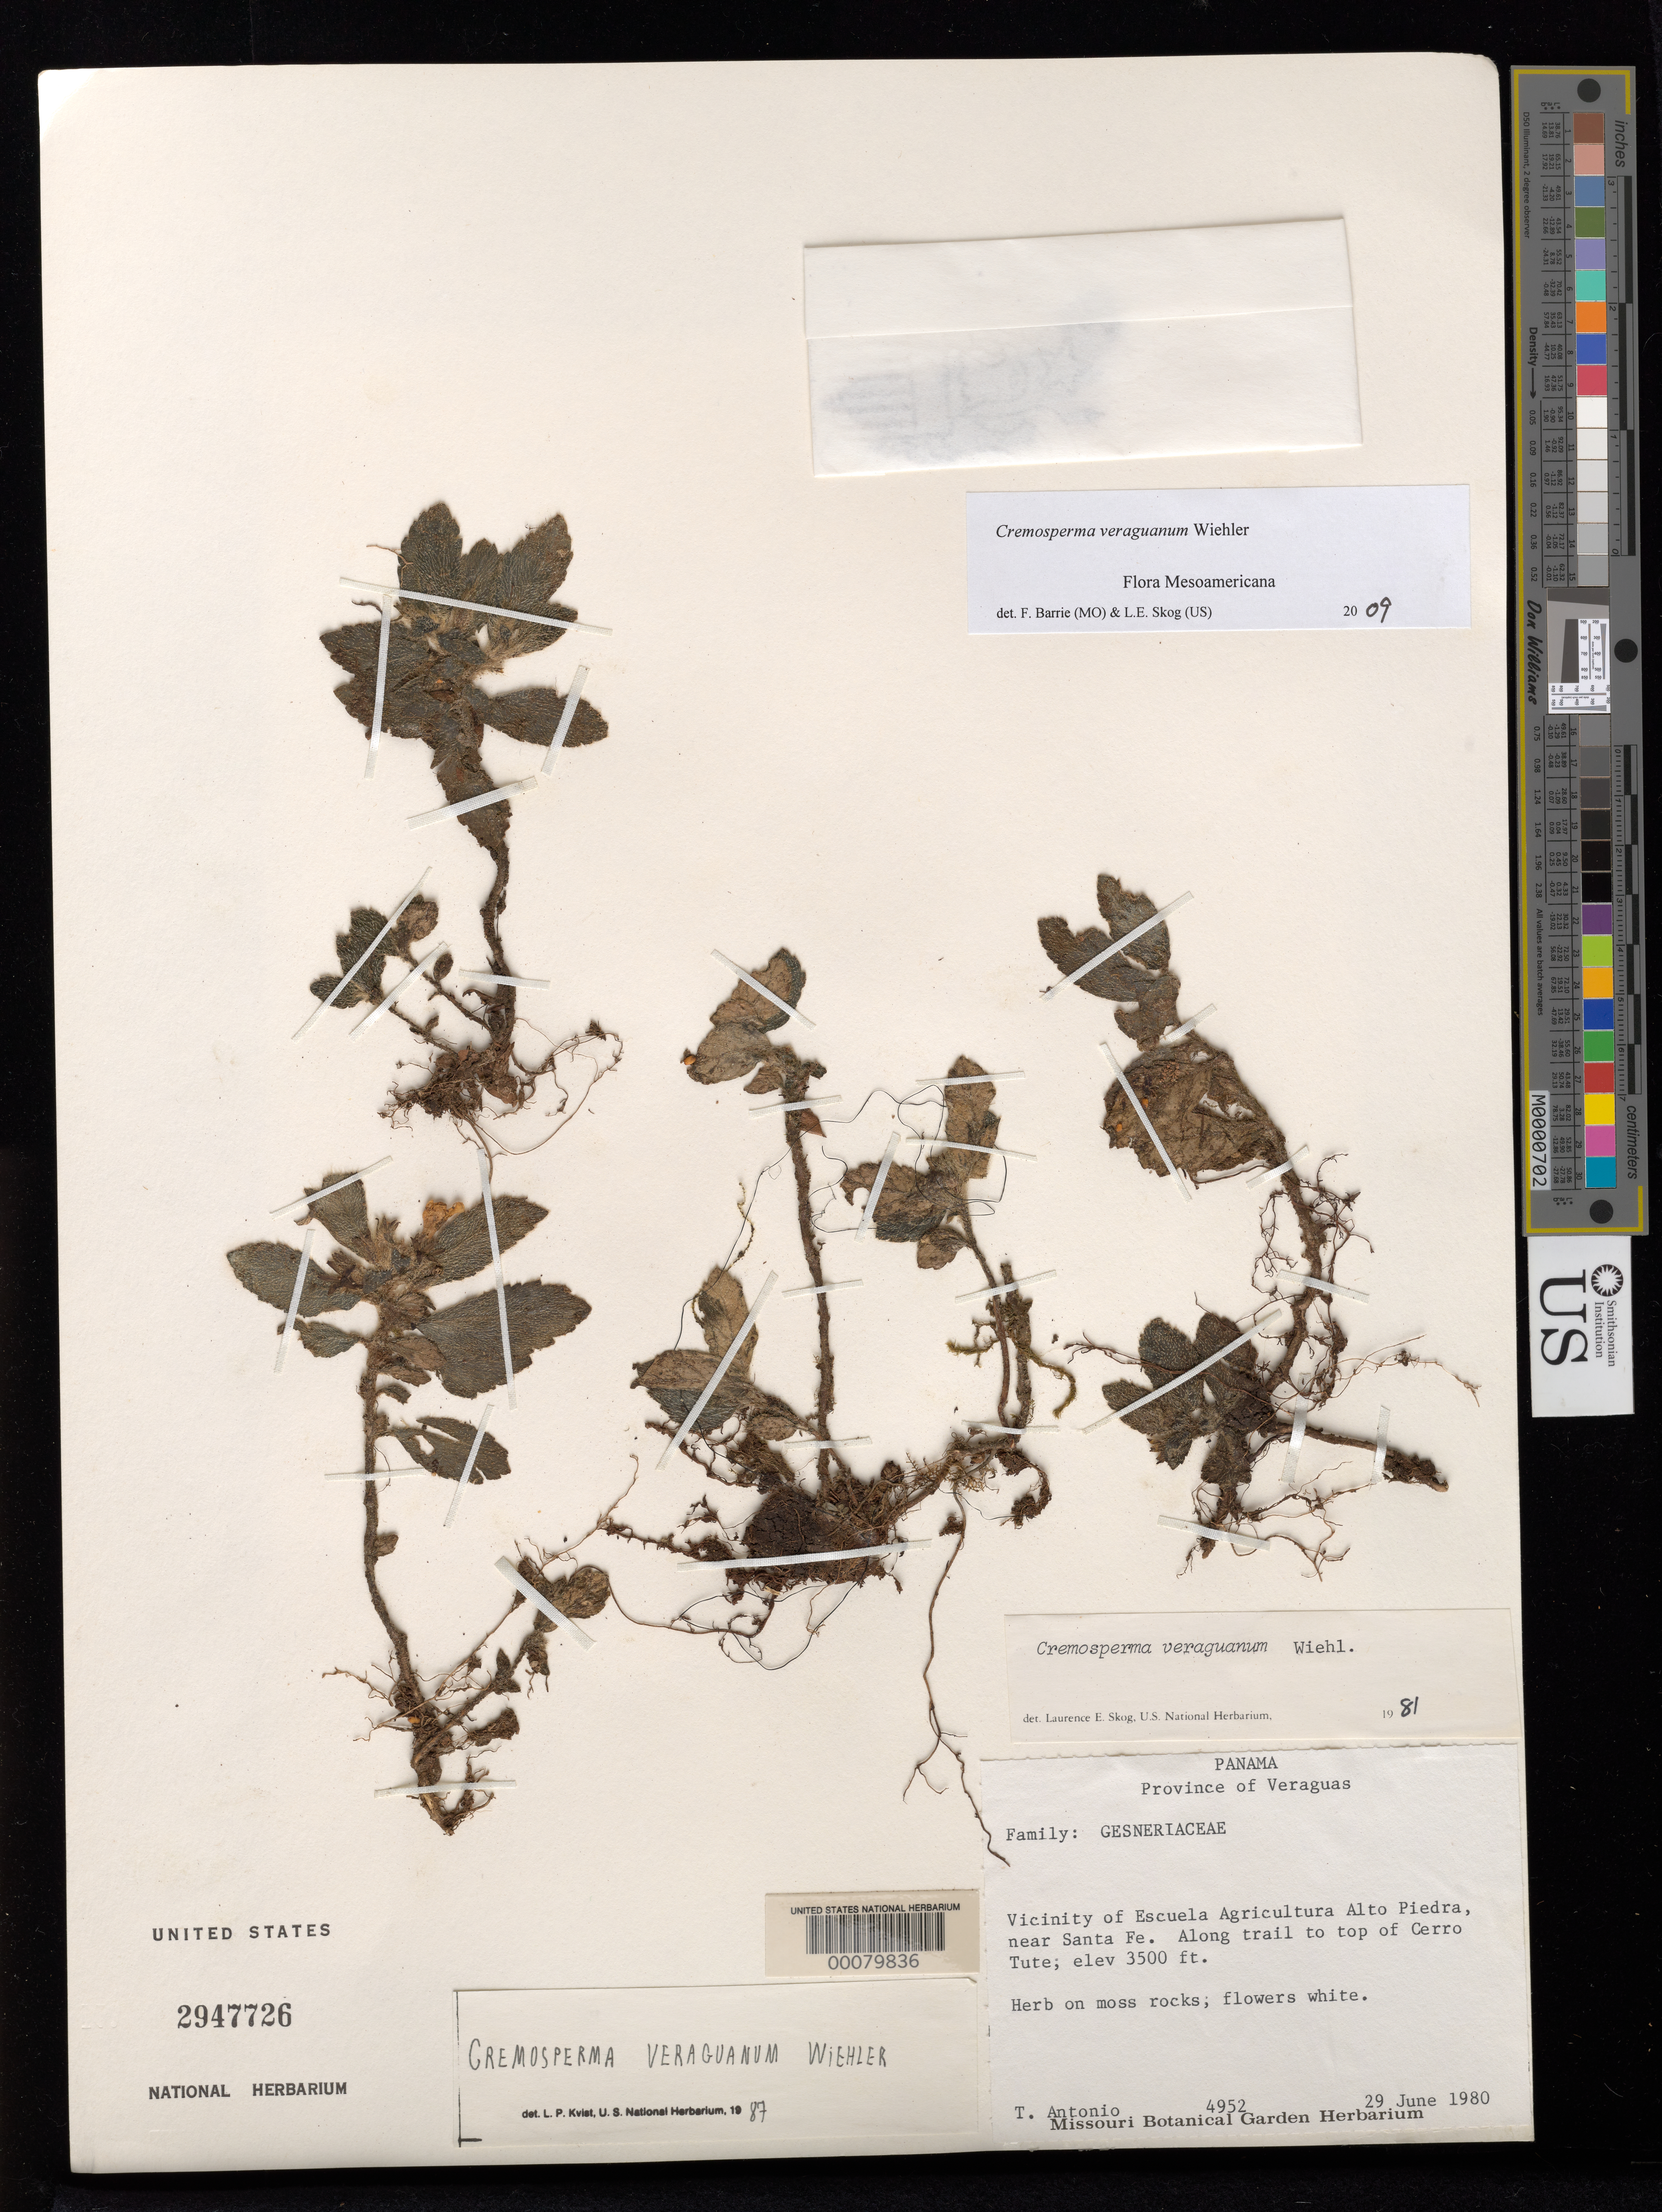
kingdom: Plantae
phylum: Tracheophyta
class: Magnoliopsida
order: Lamiales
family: Gesneriaceae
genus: Cremosperma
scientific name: Cremosperma veraguanum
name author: Wiehler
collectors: T. Antonio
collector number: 4952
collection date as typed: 29 Jun 1980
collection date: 1980-06-29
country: Panama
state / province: Veraguas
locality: Vicinity of Escuela Agricultura Alto Piedra, near Santa Fe, along trail to top of Cerro Tute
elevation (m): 1067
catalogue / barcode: US 2947726